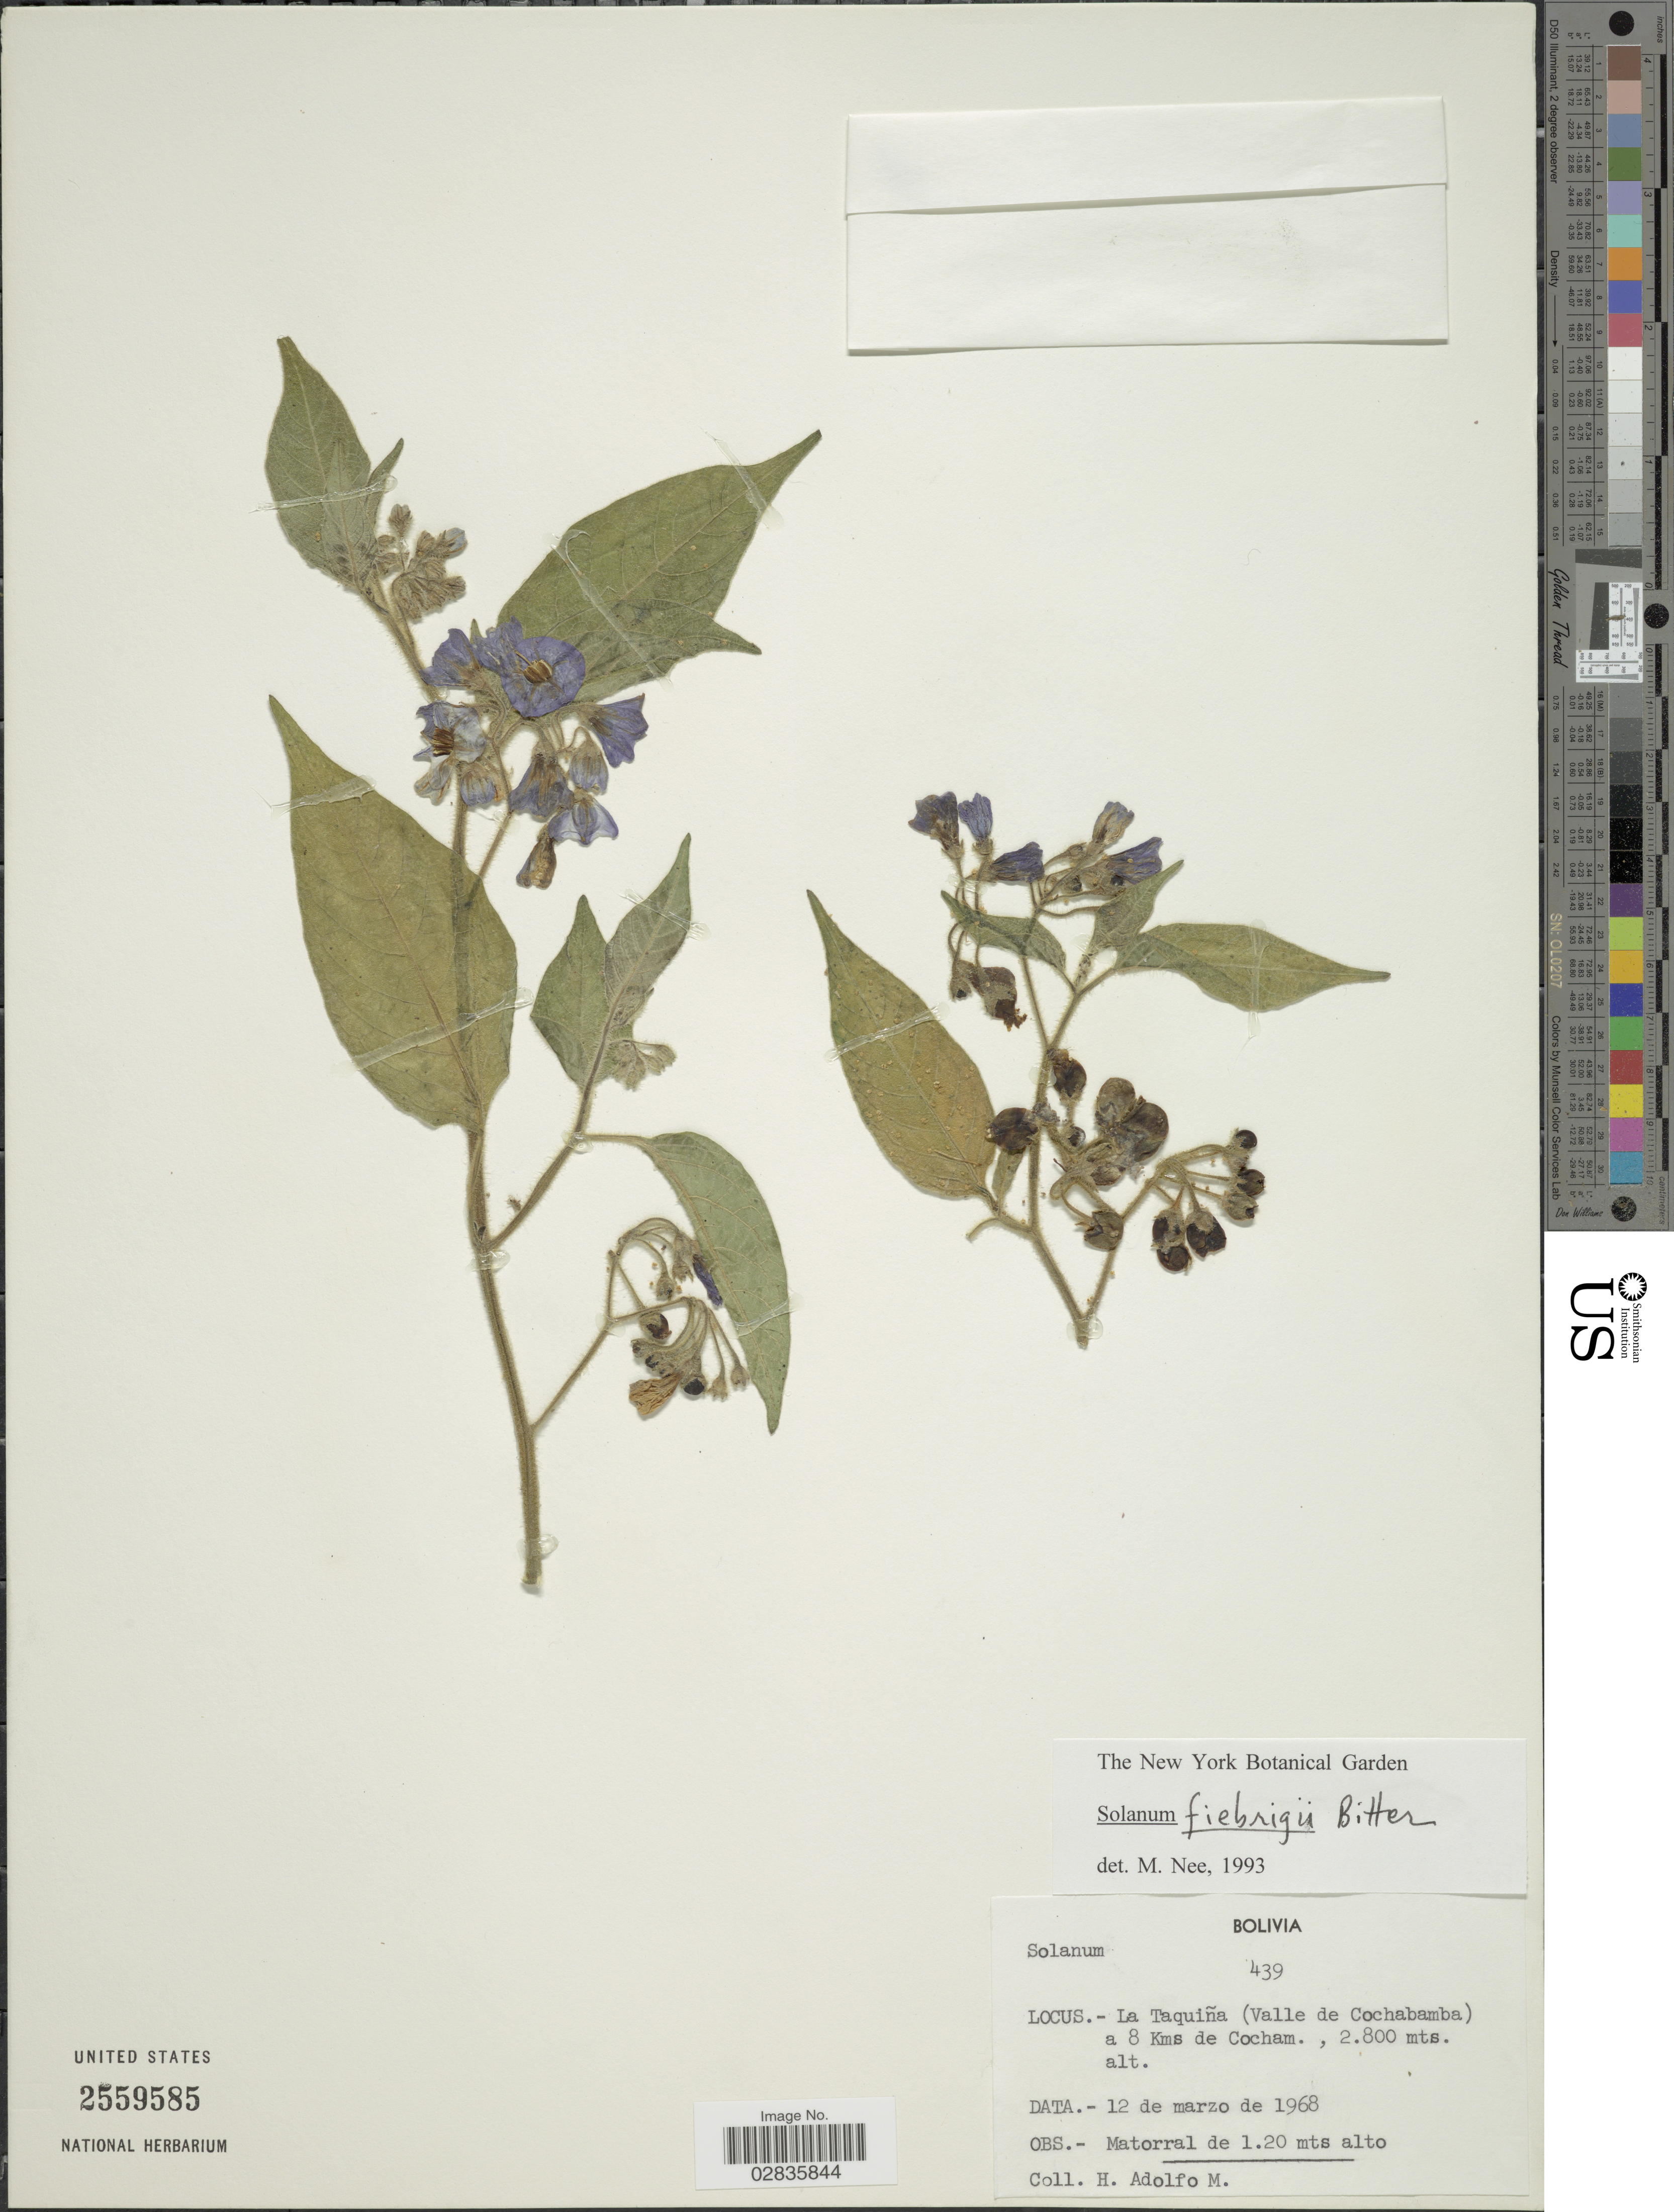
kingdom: Plantae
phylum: Tracheophyta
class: Magnoliopsida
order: Solanales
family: Solanaceae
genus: Solanum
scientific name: Solanum fiebrigii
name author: Bitter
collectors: H. Adolfo M.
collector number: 439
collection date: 1968-03-12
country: Bolivia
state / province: Cochabamba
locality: La Taquiña (Valle de Cochabamba) a 8 Kms de Cocham.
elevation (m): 2800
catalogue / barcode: US 2559585